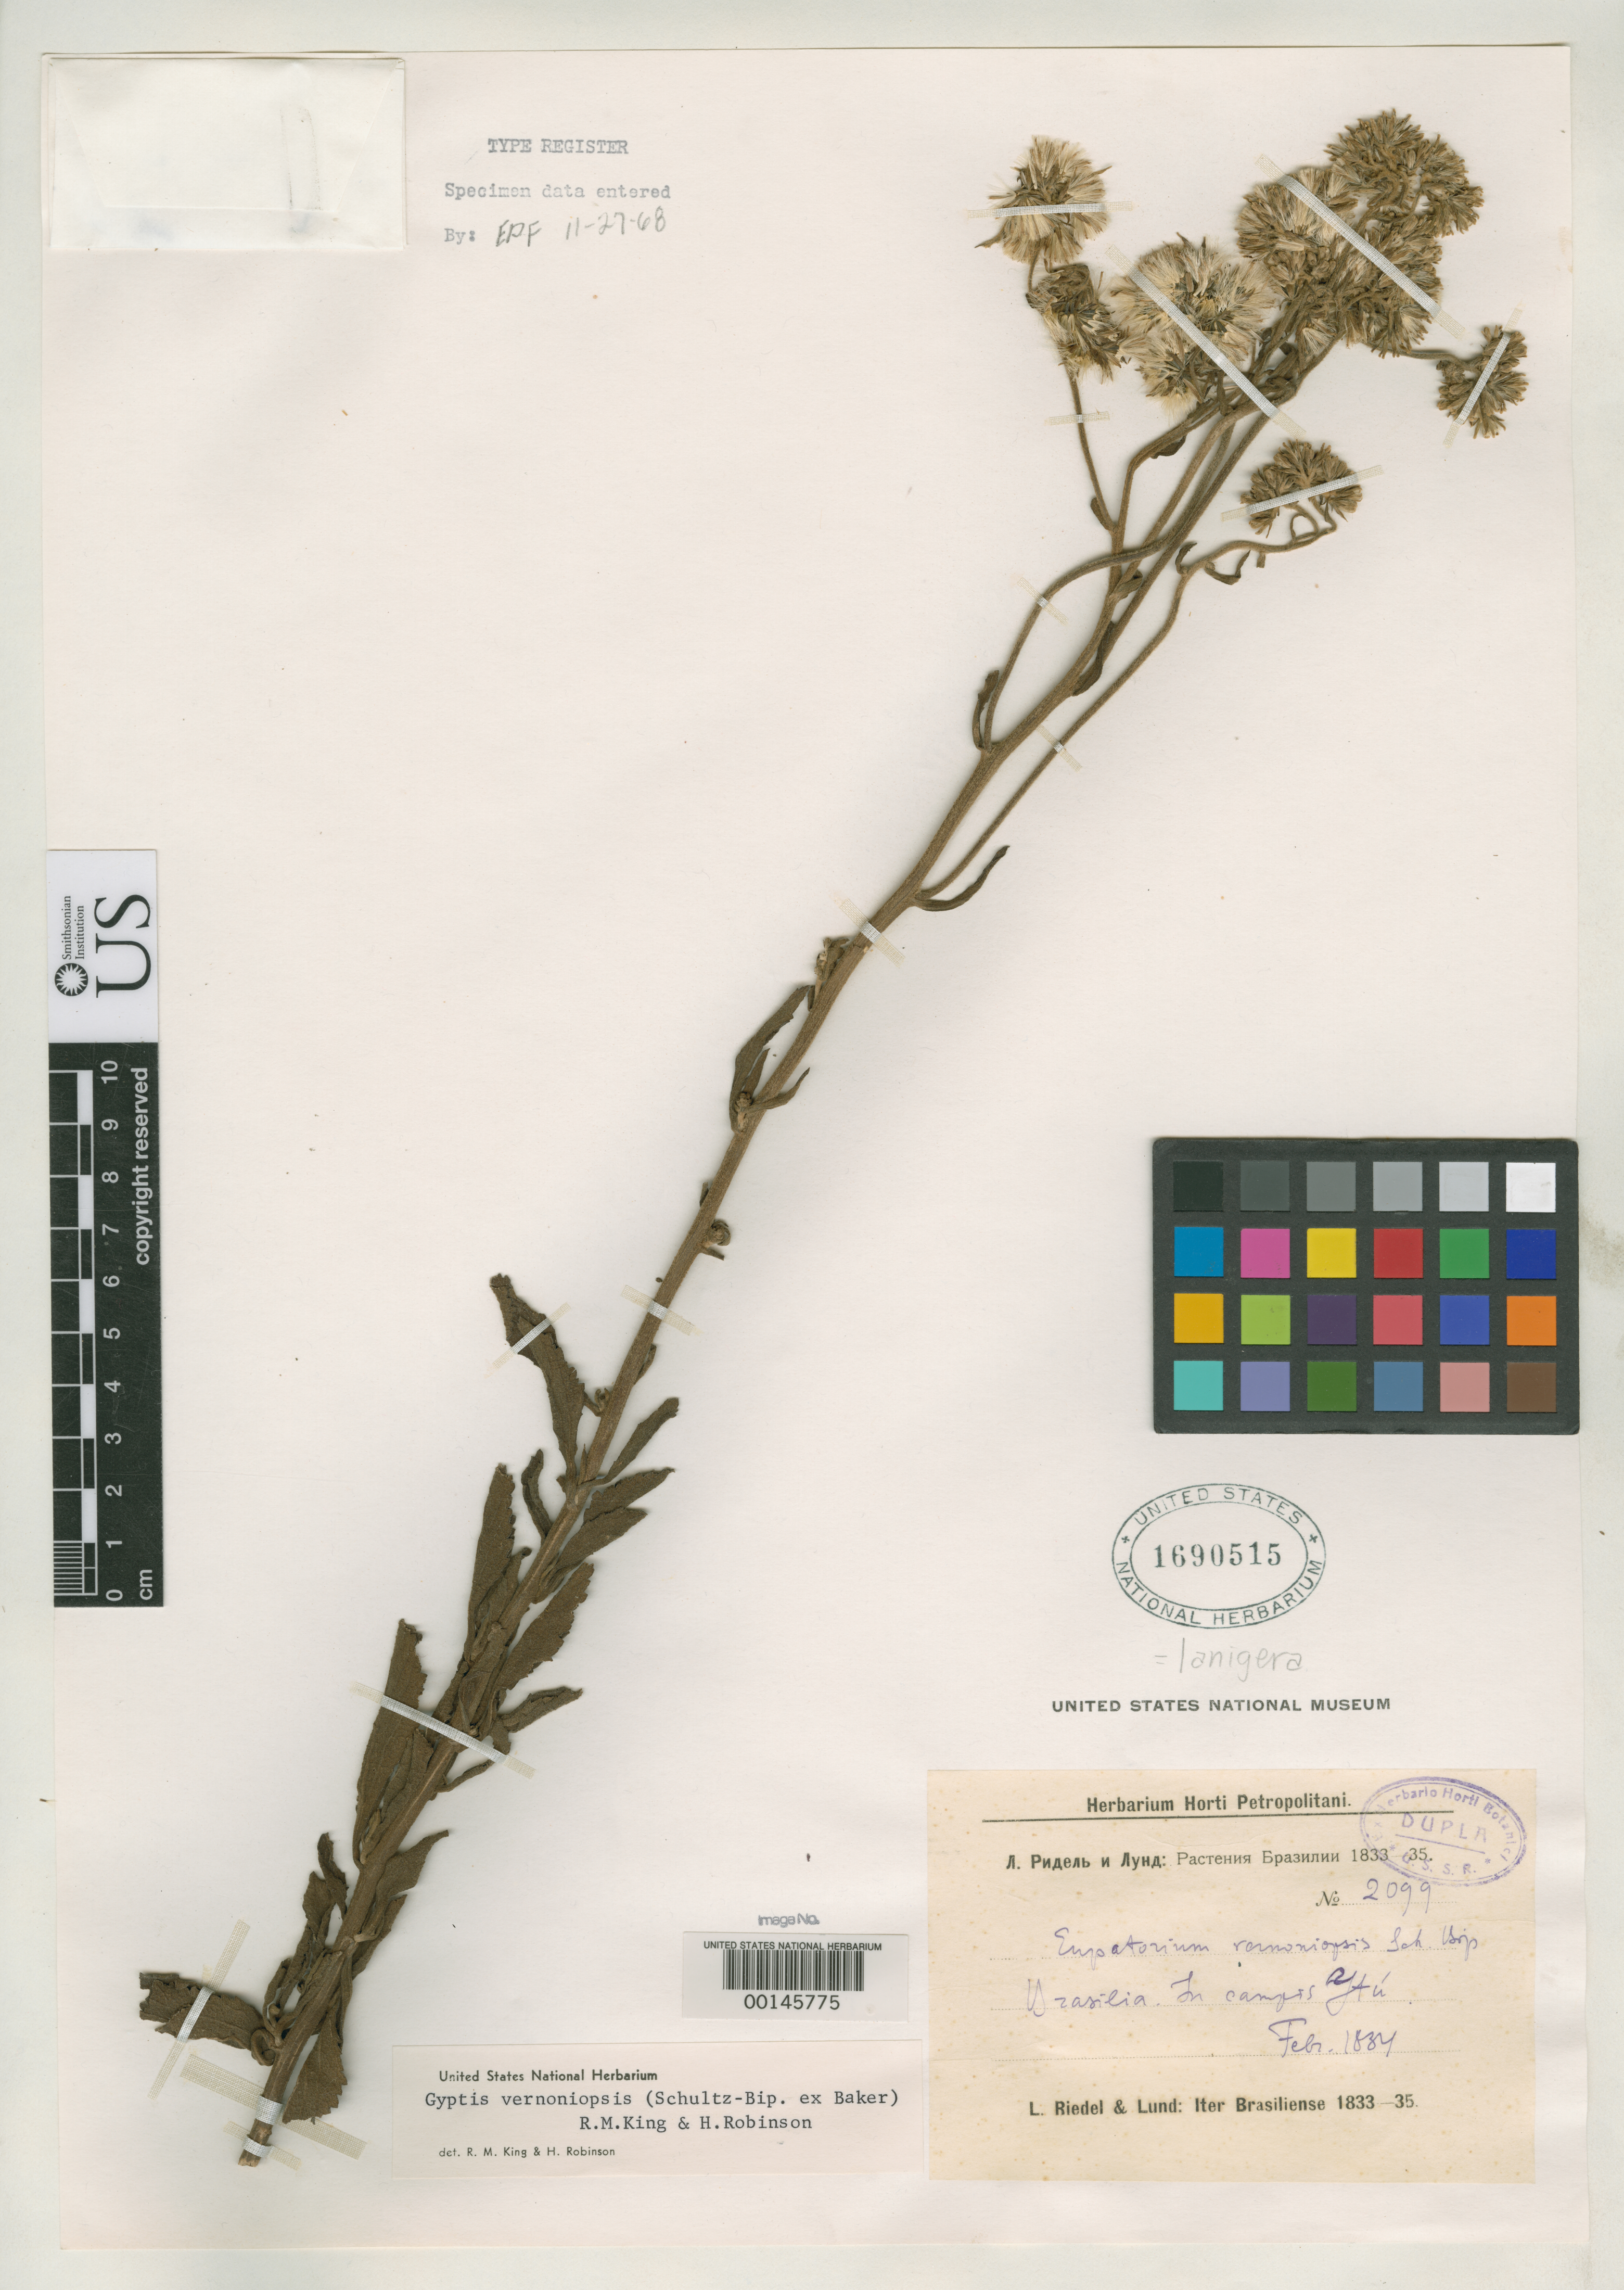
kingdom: Plantae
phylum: Tracheophyta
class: Magnoliopsida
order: Asterales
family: Asteraceae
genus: Eupatorium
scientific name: Eupatorium vernoniopsis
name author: Sch. Bip. ex Baker in Mart.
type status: Isosyntype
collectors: L. Riedel & P. Lund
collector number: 2099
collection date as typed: Feb 1834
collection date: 1834-02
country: Brazil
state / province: Minas Gerais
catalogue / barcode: US 1690515